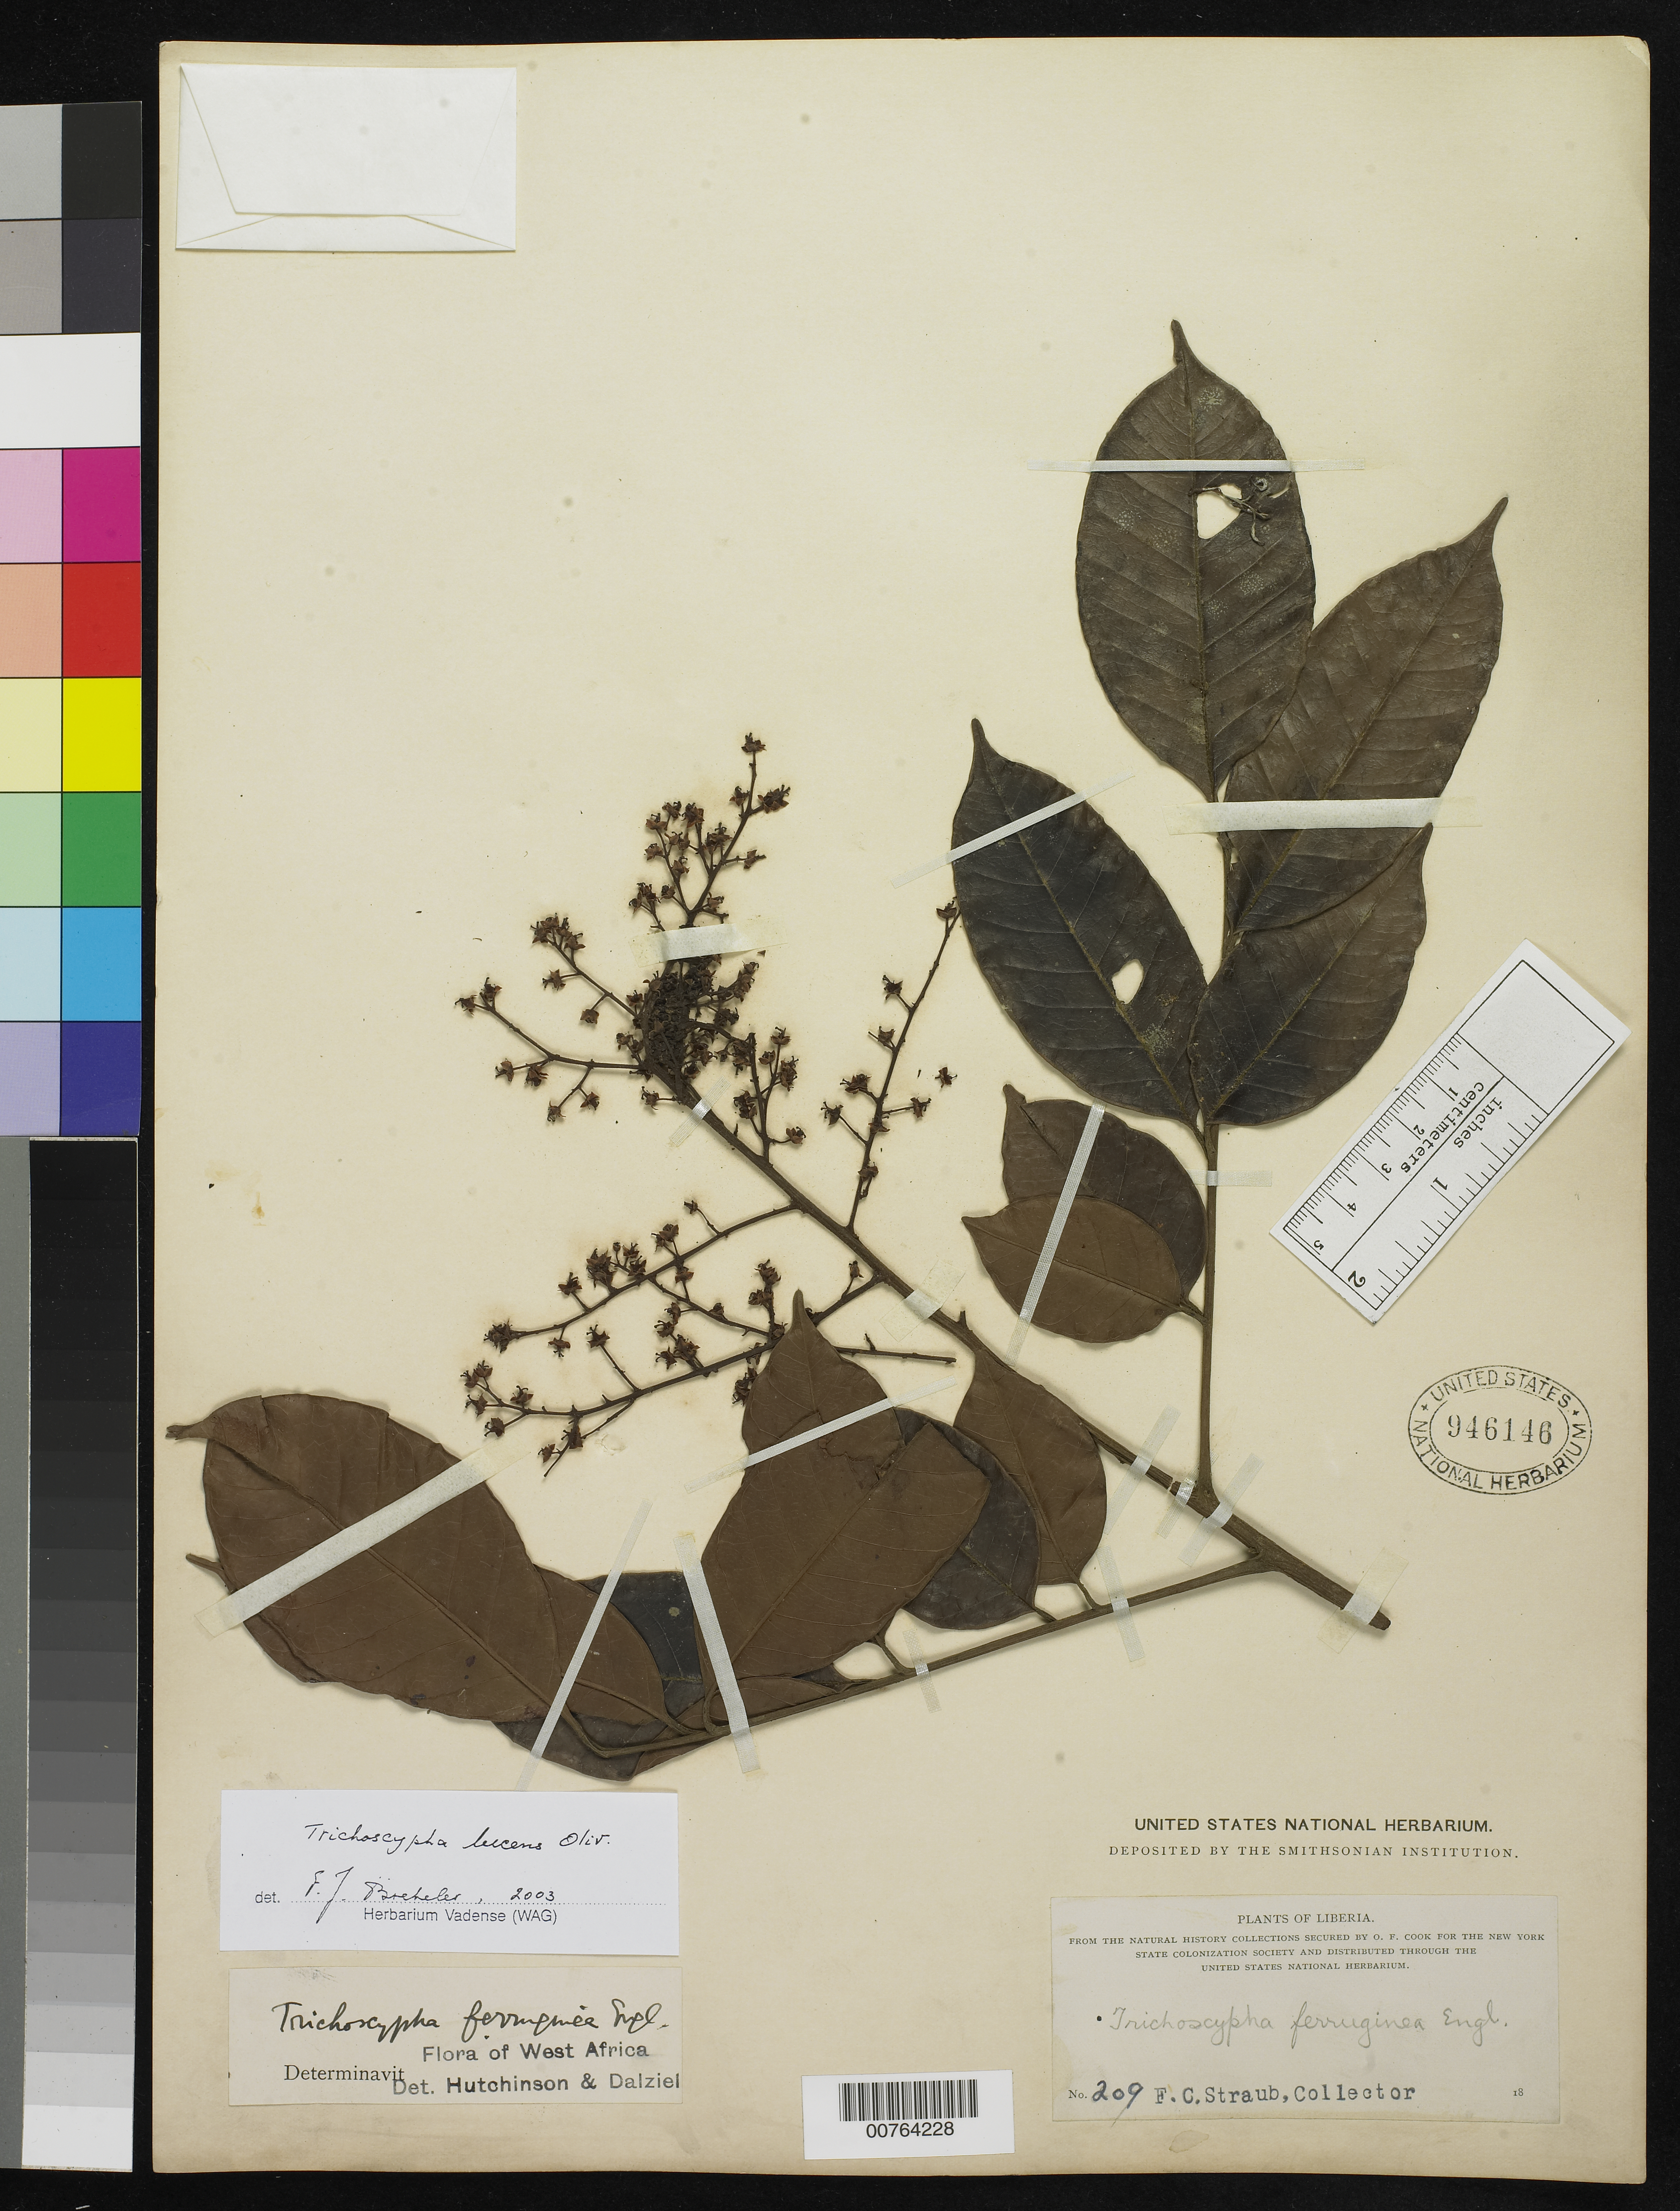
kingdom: Plantae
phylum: Tracheophyta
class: Magnoliopsida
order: Sapindales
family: Anacardiaceae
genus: Trichoscypha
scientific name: Trichoscypha lucens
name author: Oliv.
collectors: F. Straub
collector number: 209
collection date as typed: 18--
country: Liberia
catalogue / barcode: US 946146